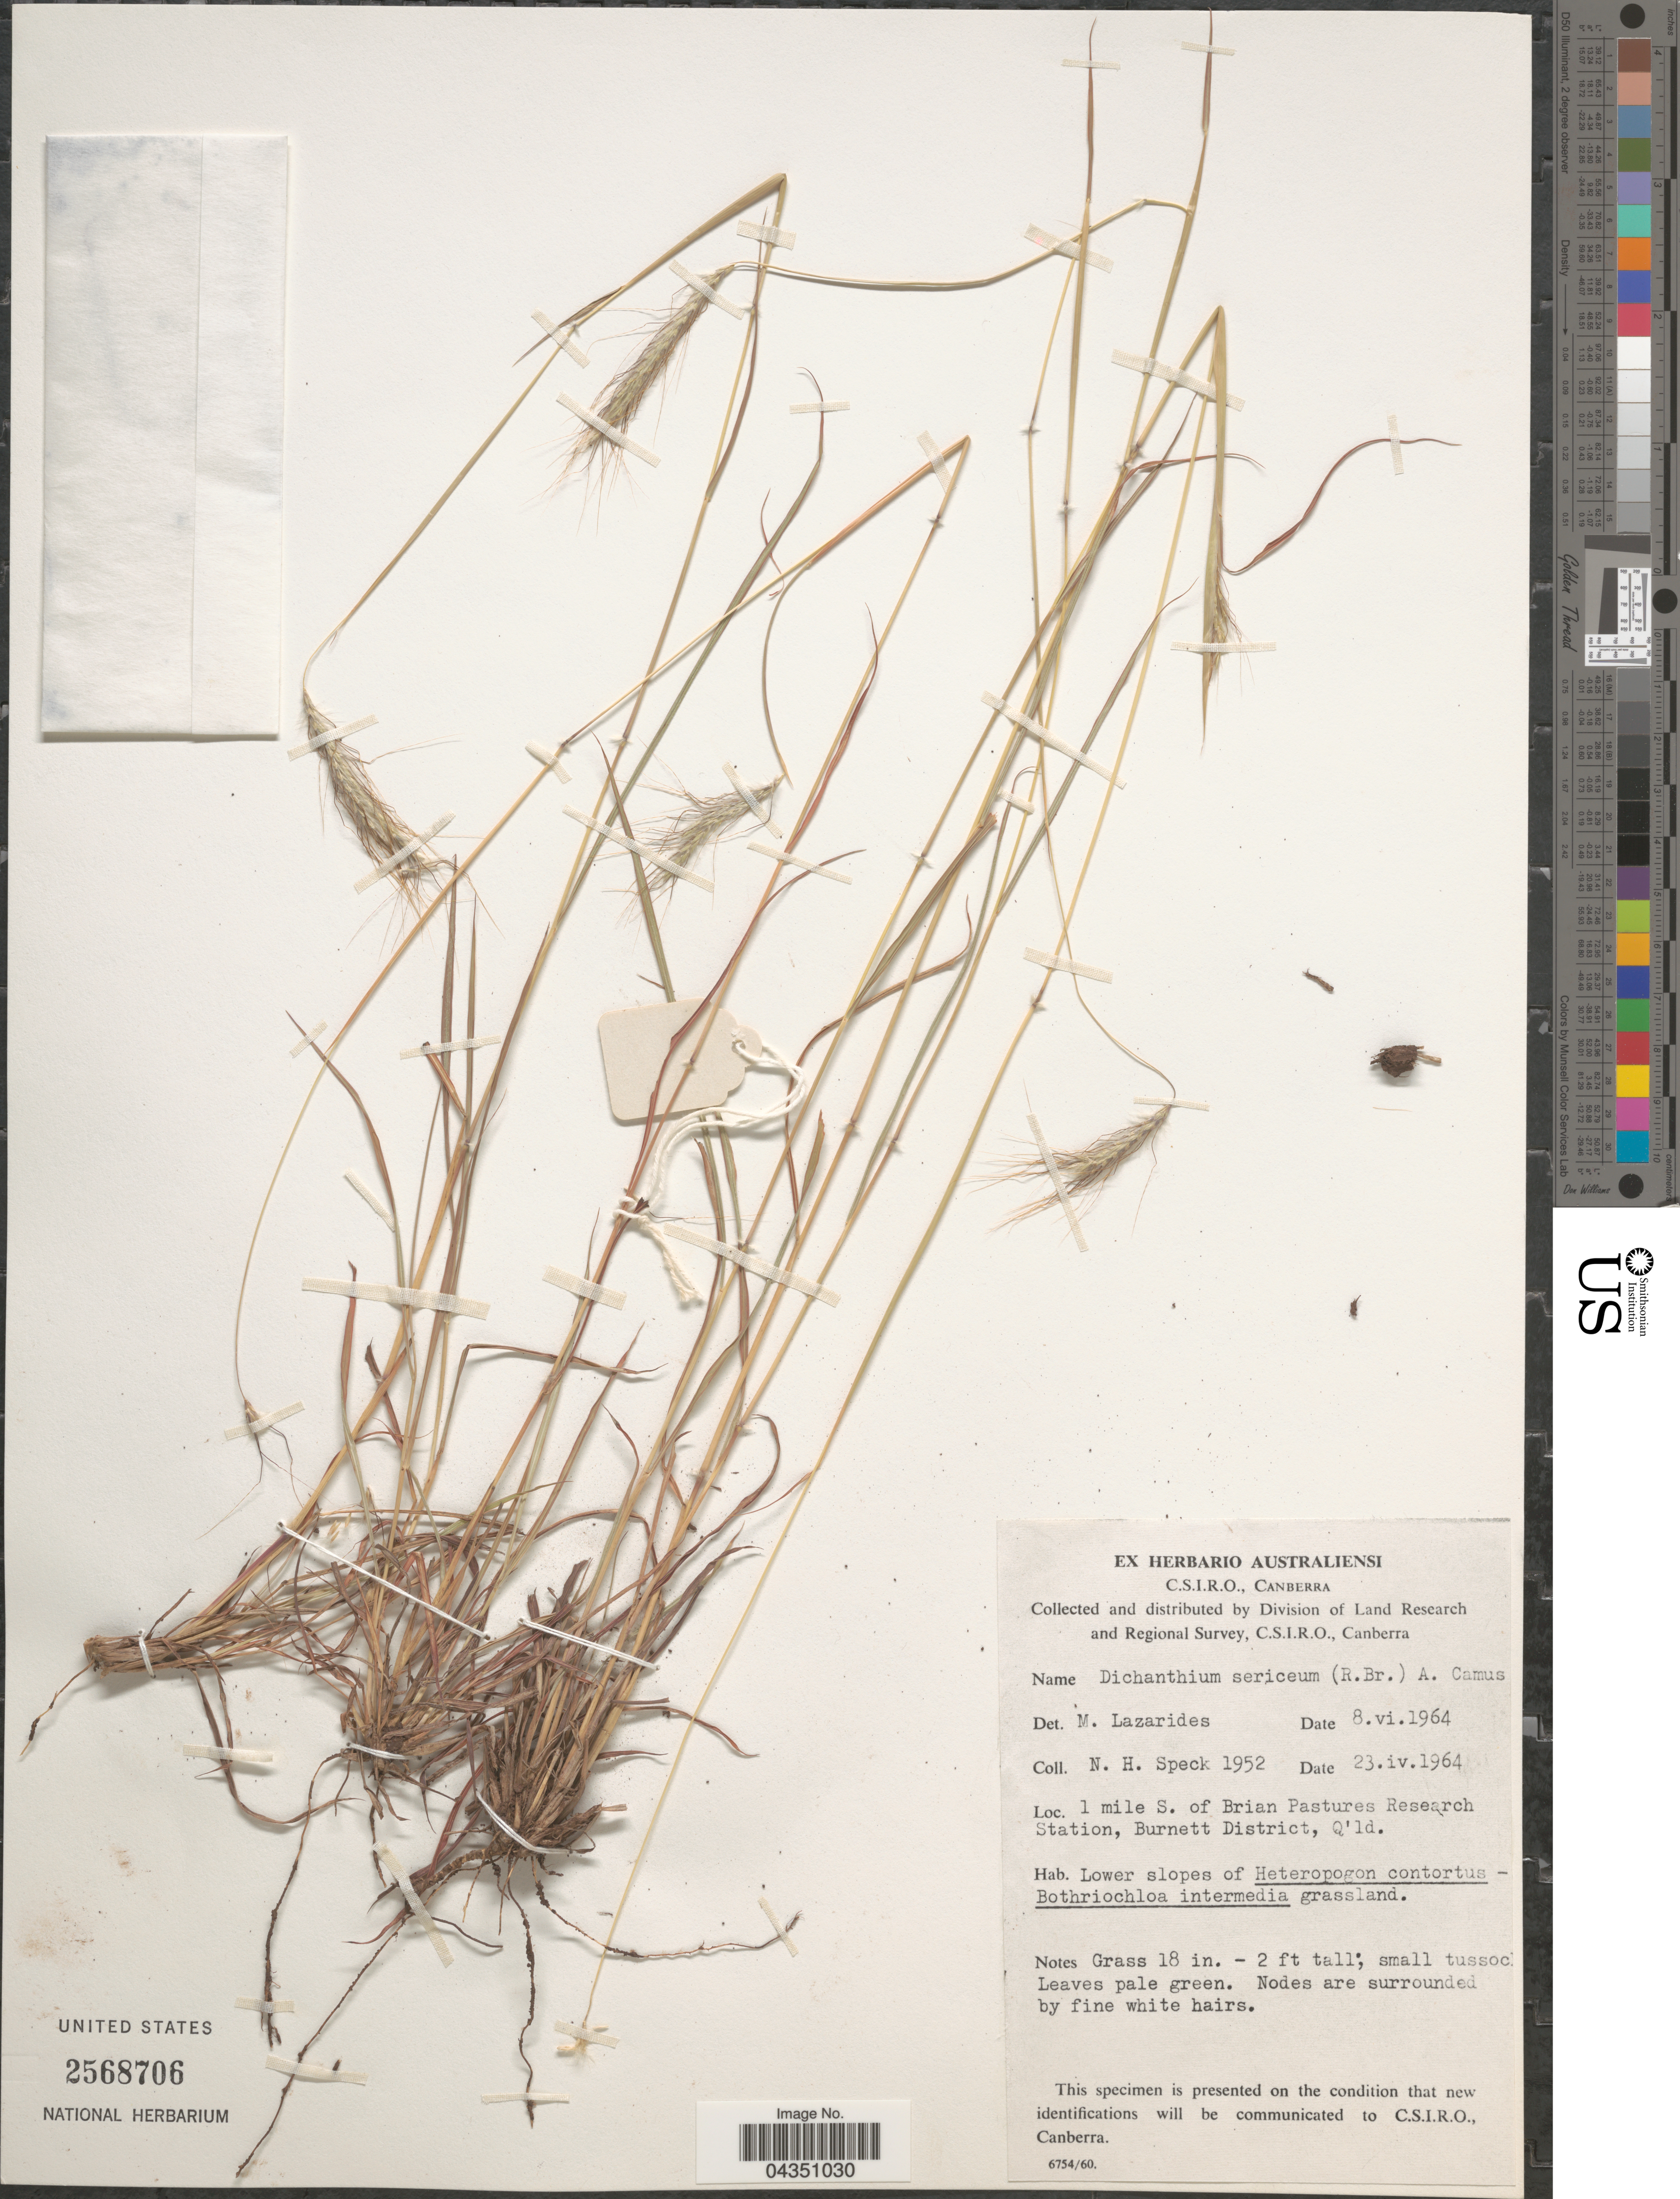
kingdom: Plantae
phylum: Tracheophyta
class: Liliopsida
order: Poales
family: Poaceae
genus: Dichanthium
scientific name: Dichanthium sericeum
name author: (R. Br.) A. Camus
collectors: N. Speck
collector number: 1952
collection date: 1964-06-08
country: Australia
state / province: Queensland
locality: Division of Land Research and Regional Survey. 1 mile S. of Brian Pastures Research Station, Burnett District.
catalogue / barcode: US 2568706